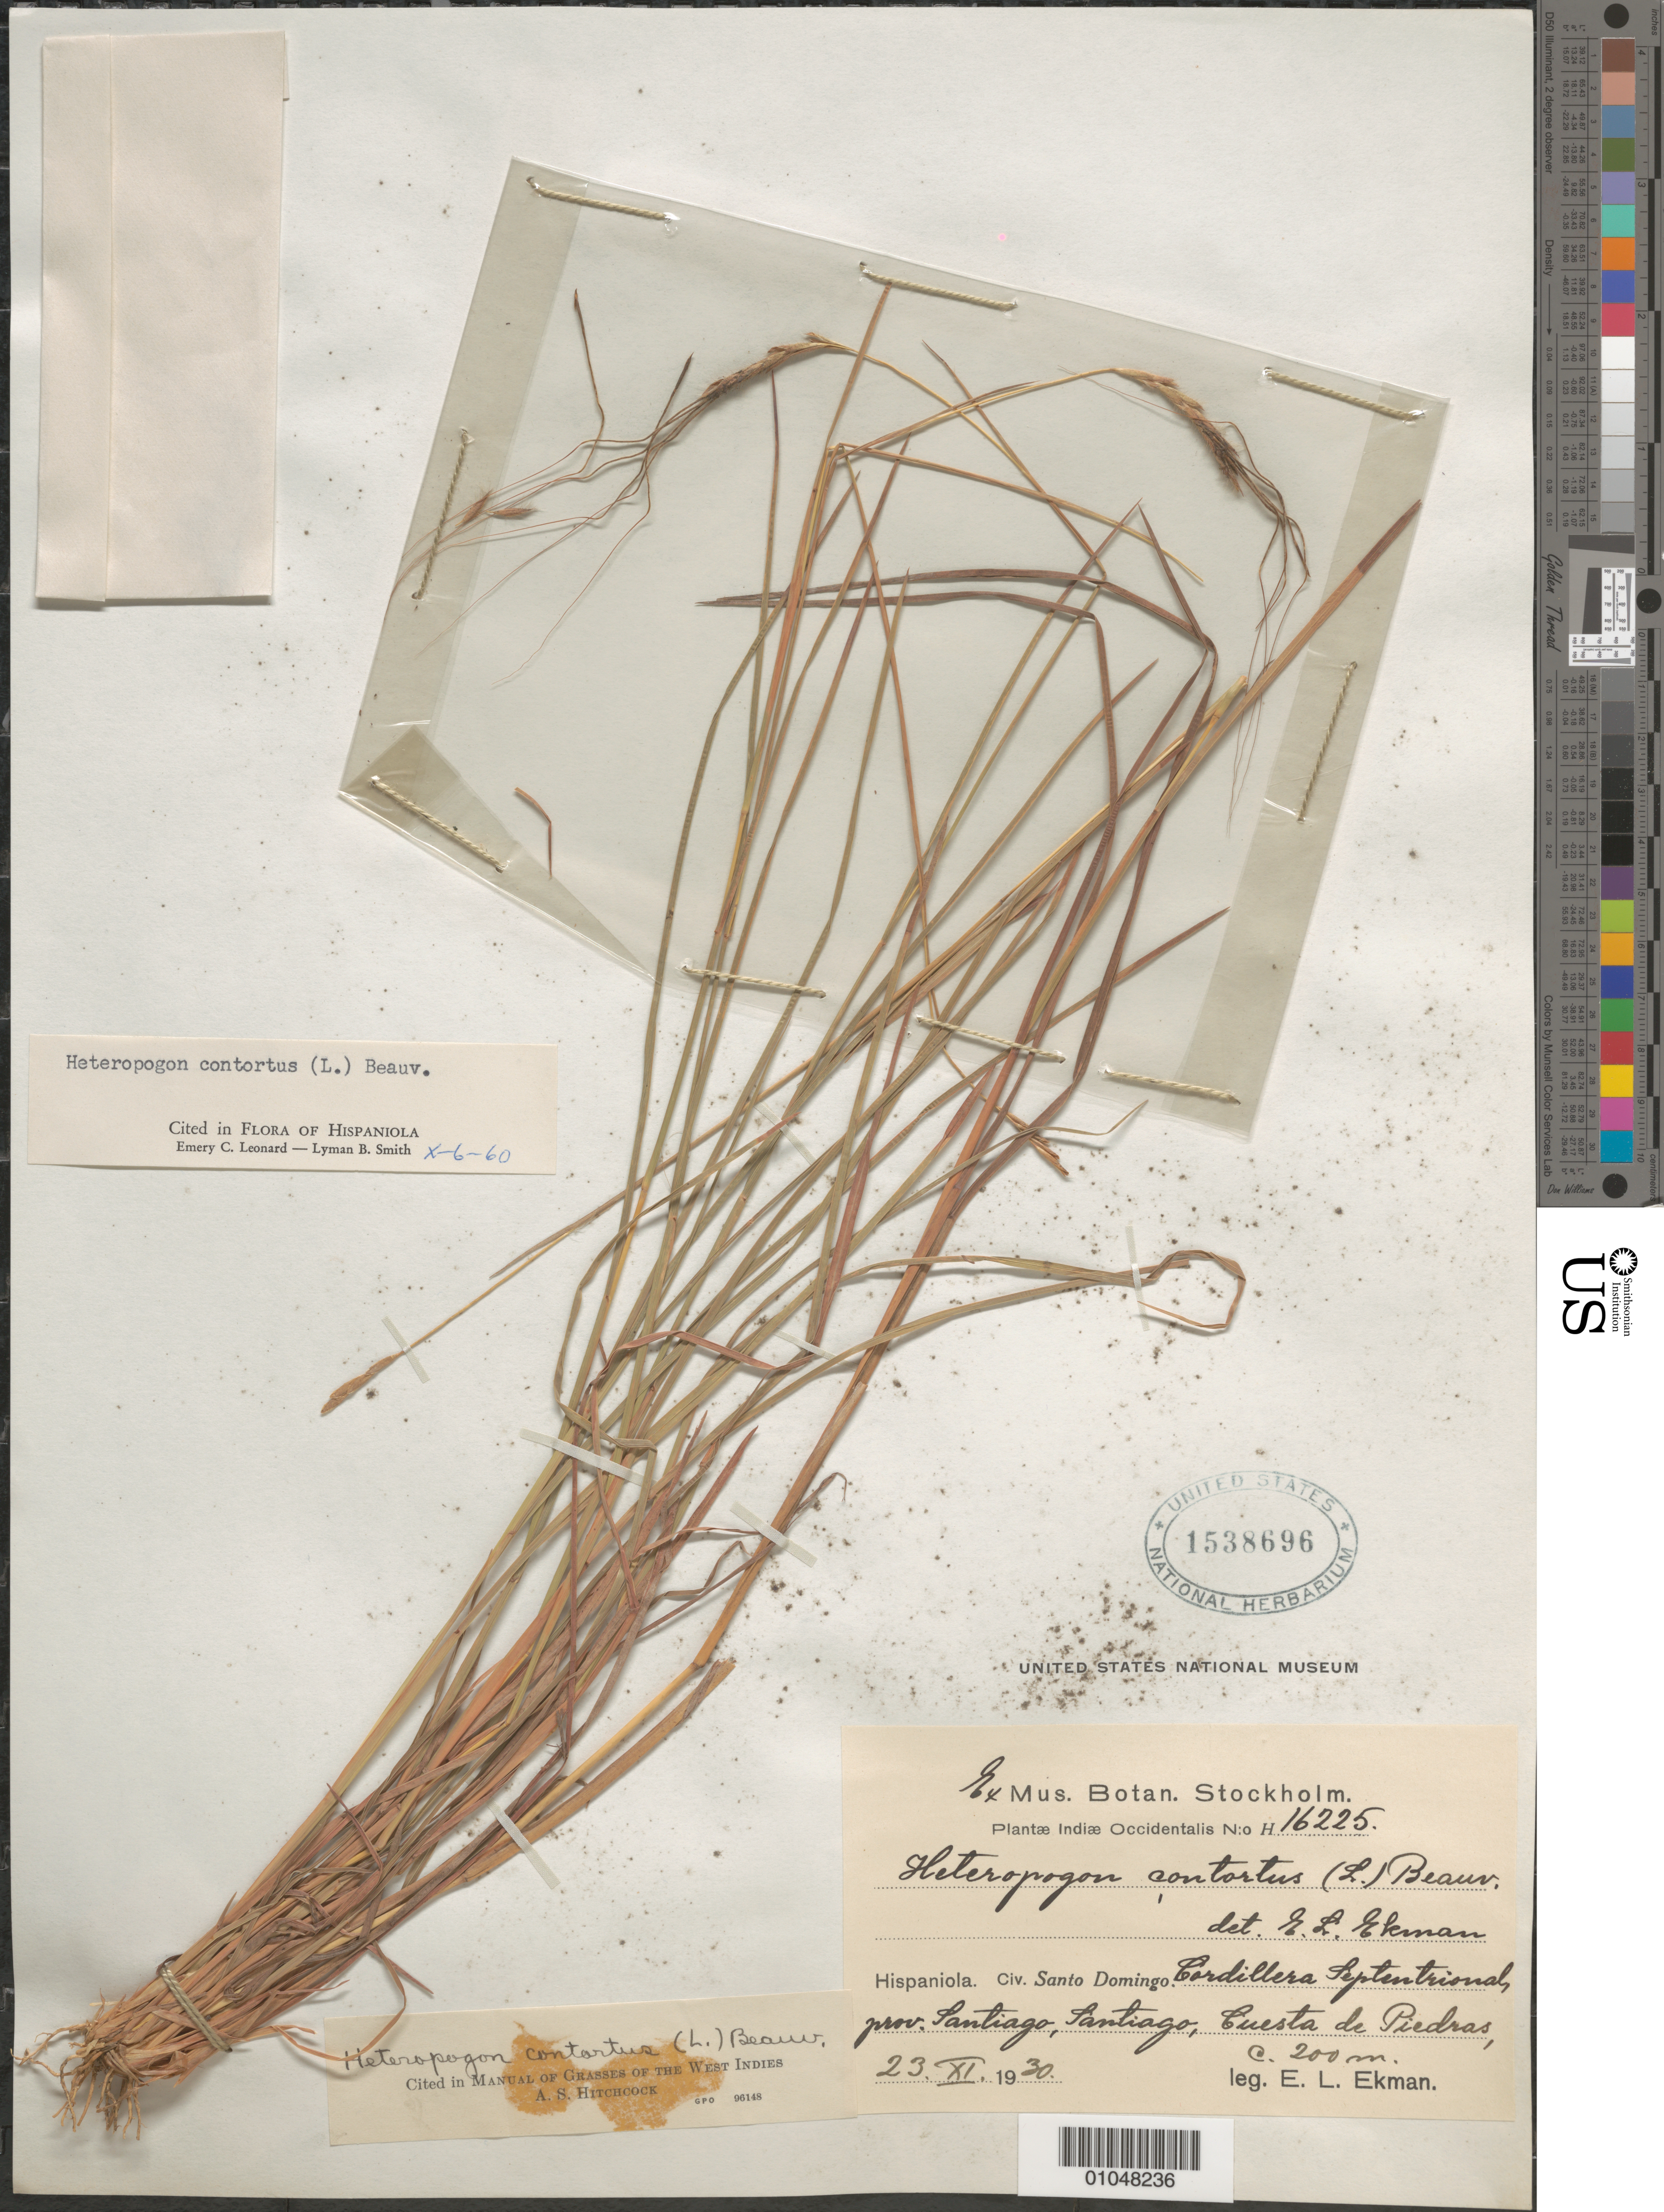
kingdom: Plantae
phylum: Tracheophyta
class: Liliopsida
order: Poales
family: Poaceae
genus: Heteropogon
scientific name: Heteropogon contortus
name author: (L.) P. Beauv. ex Roem. & Schult.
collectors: E. L. Ekman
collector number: H 16225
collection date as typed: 23 Nov 1930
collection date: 1930-11-23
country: Dominican Republic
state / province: Santiago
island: Hispaniola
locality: Cordilera Septentrional, Santiago, Cuesta de Piedros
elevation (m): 200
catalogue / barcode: US 1538696